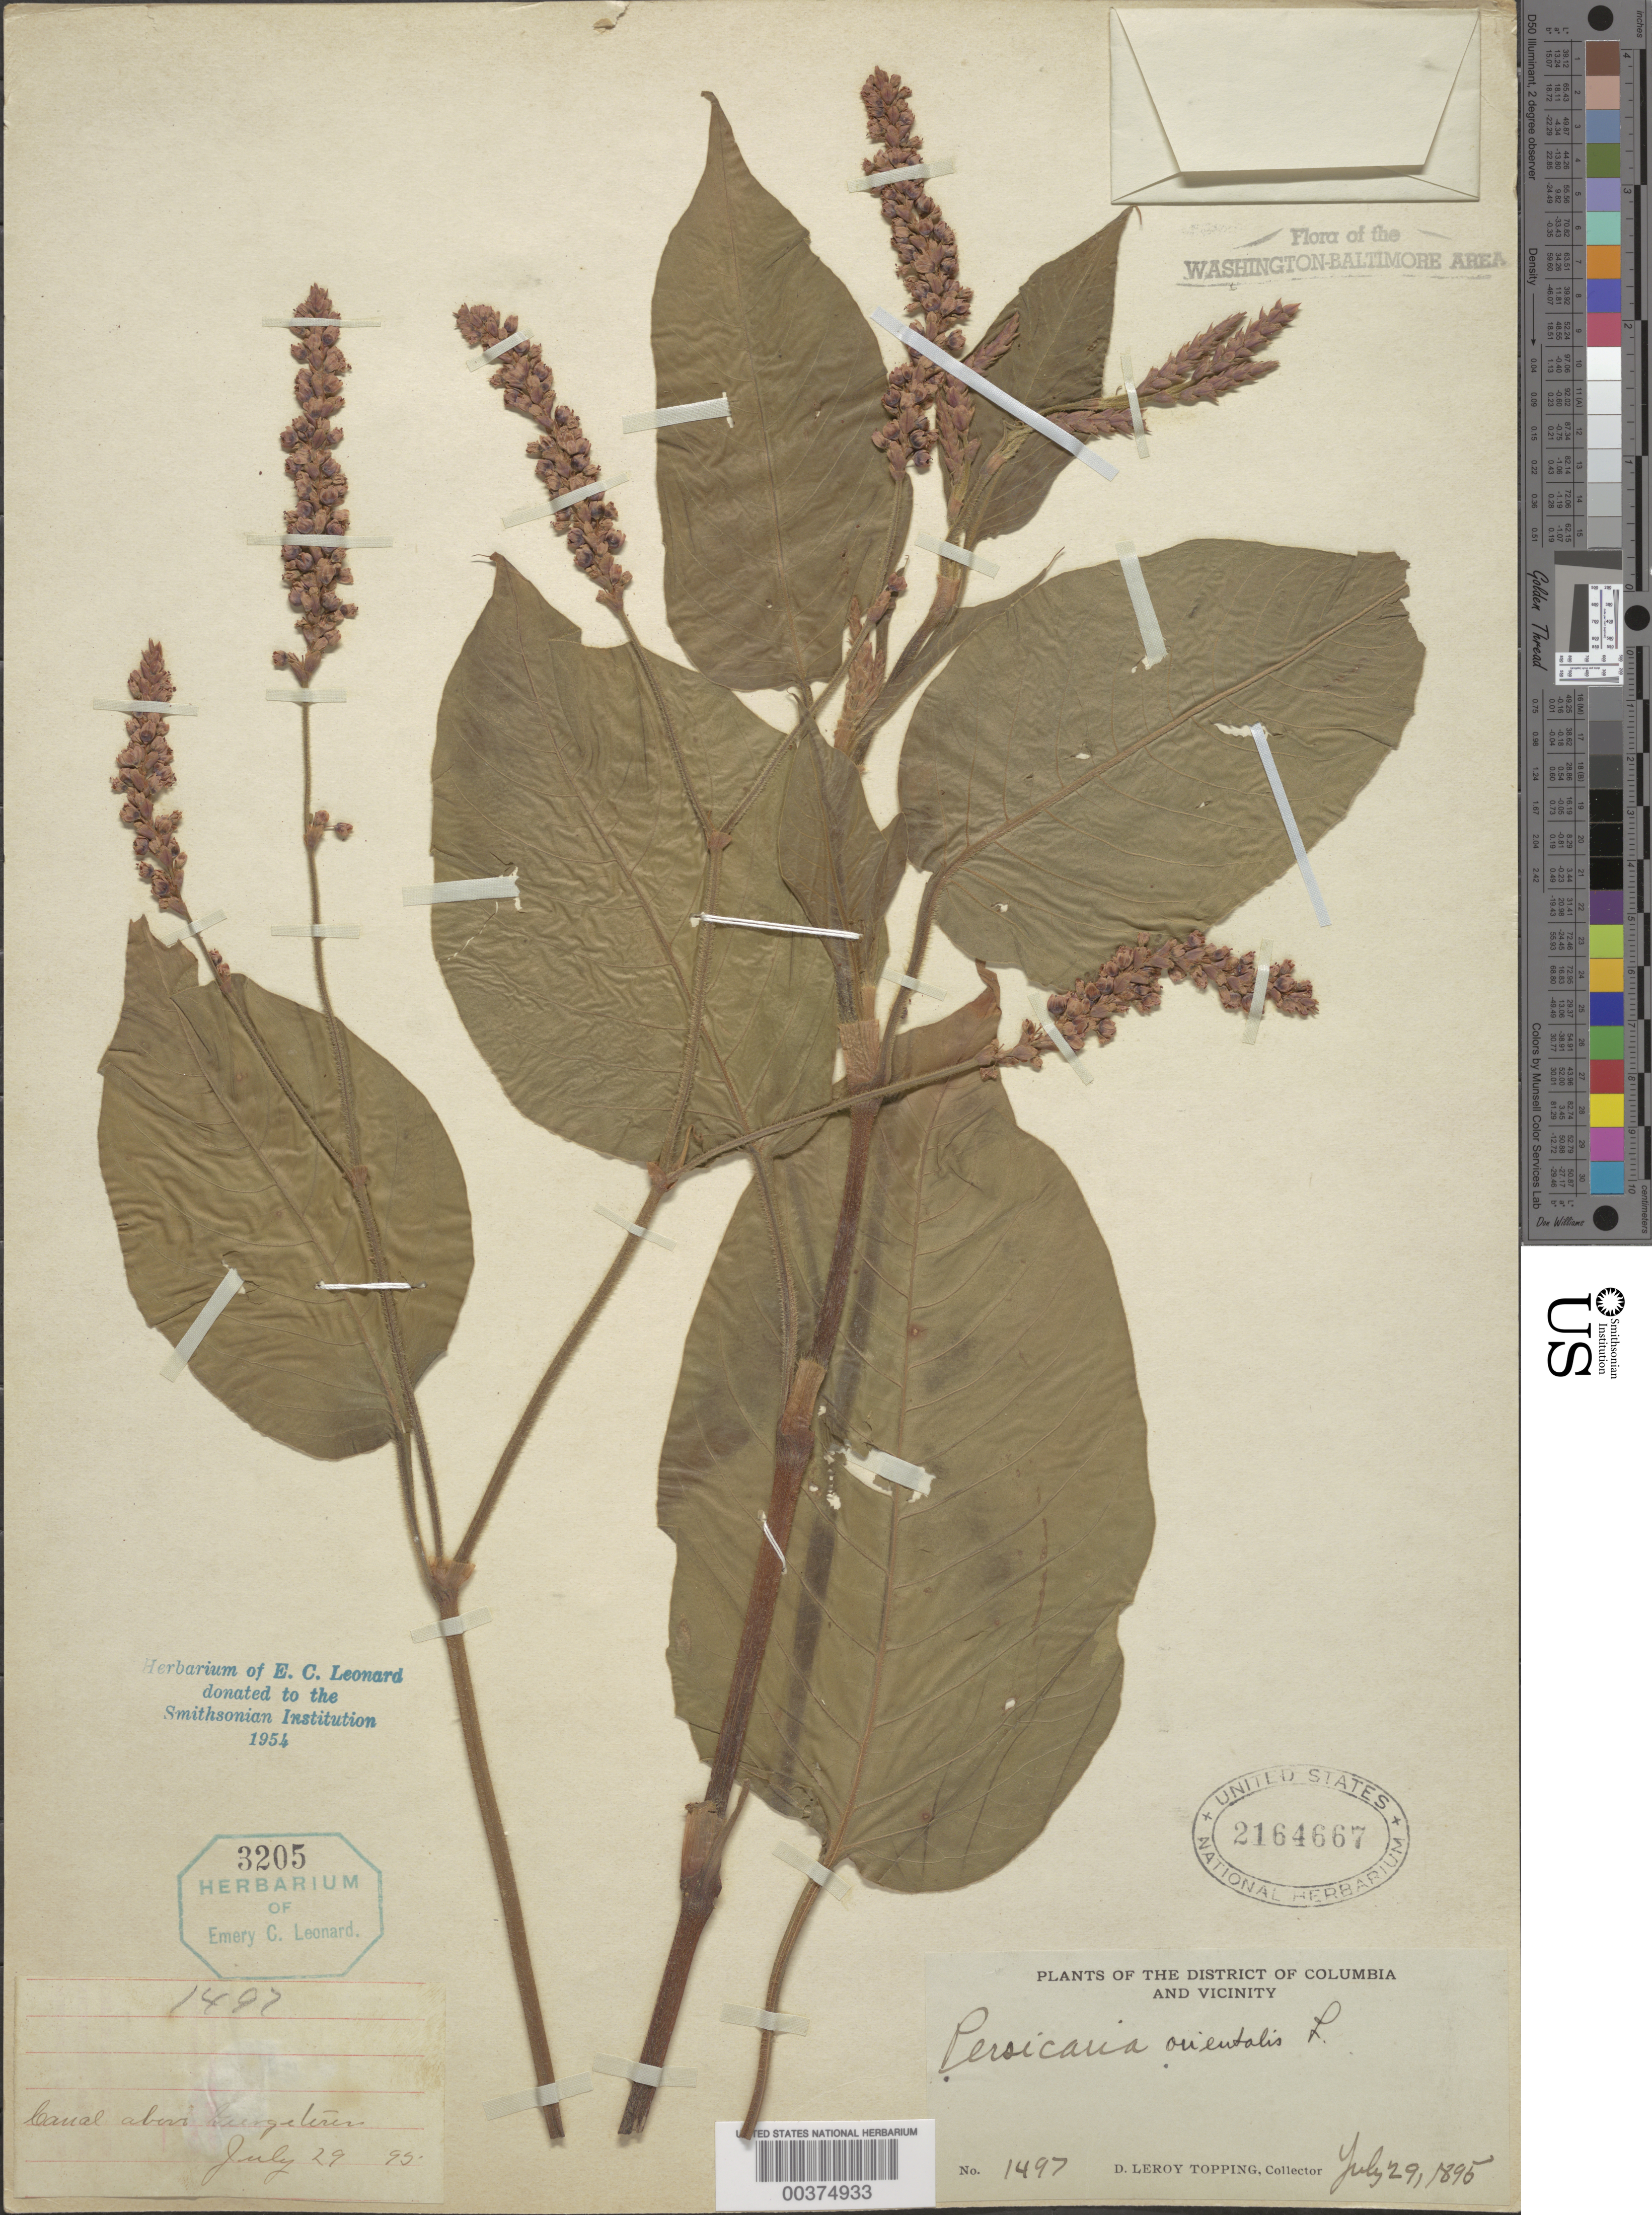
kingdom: Plantae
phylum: Tracheophyta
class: Magnoliopsida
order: Caryophyllales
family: Polygonaceae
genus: Persicaria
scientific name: Persicaria orientalis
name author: (L.) Spach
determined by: Atha, D. E.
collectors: D. L. Topping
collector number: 1497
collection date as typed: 29 Jul 1895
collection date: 1895-07-29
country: United States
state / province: District of Columbia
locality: C. and O. Canal above Georgetown C. and O. Canal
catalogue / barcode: US 2164667